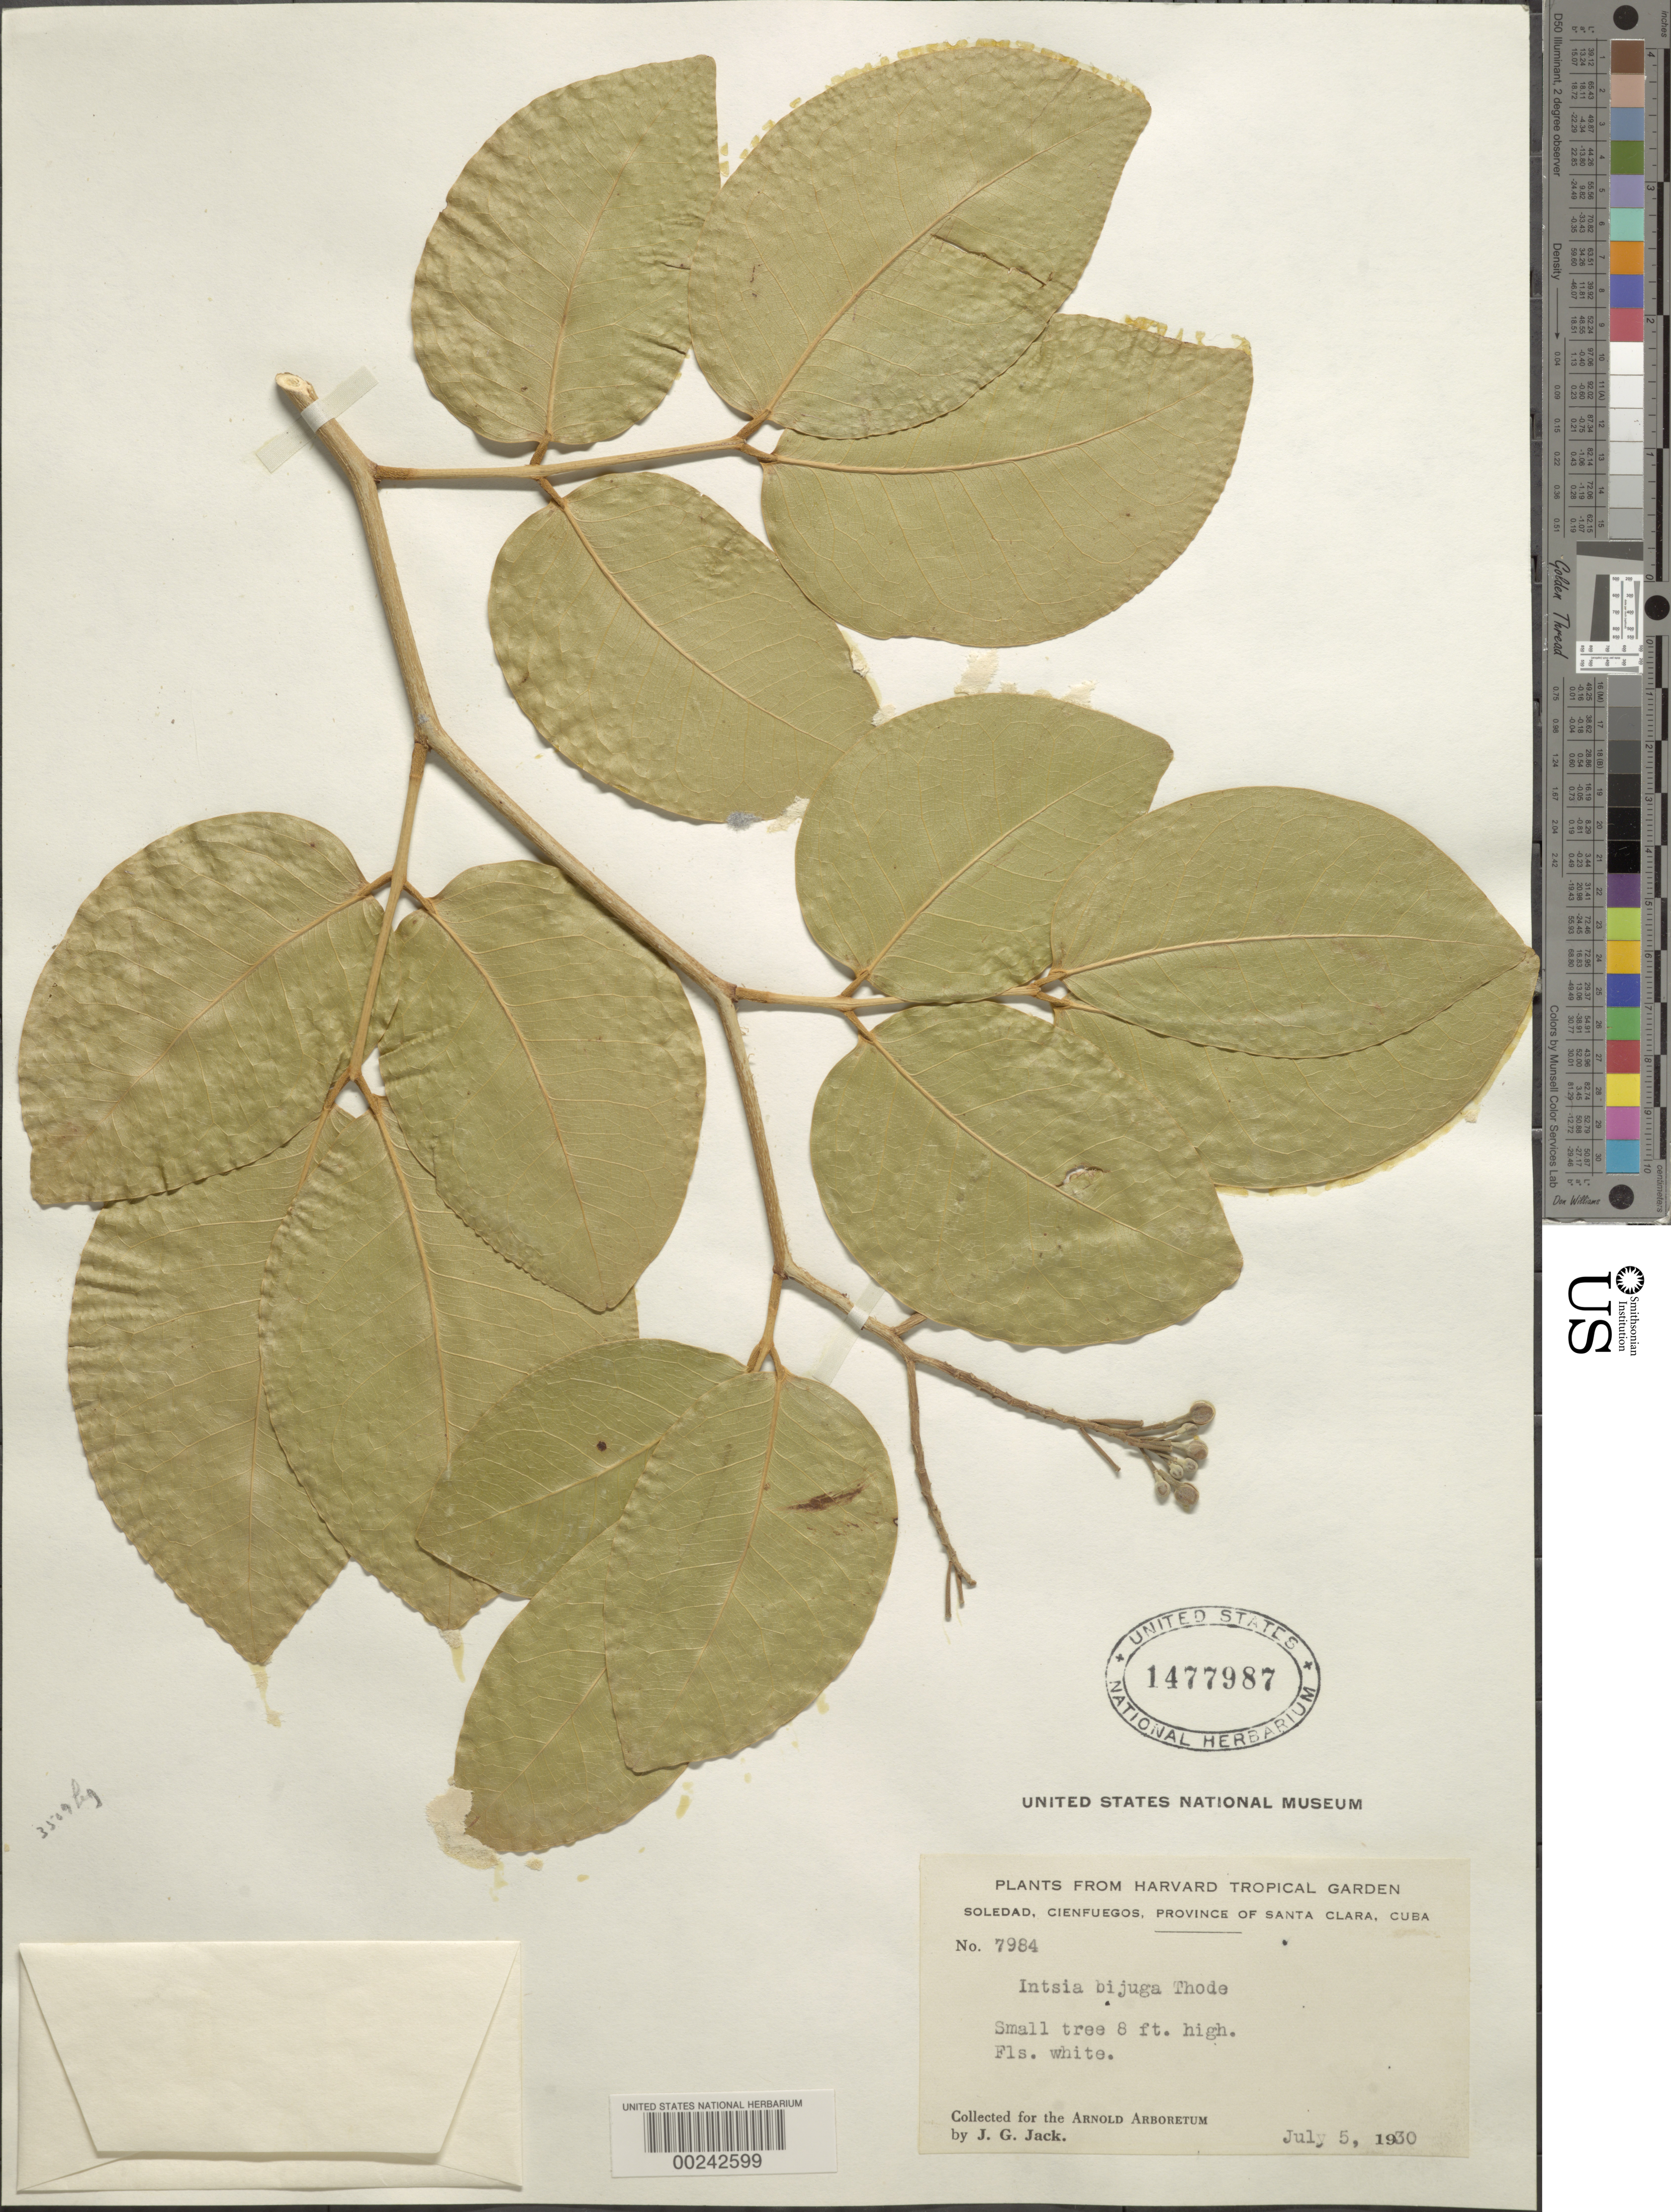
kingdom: Plantae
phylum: Tracheophyta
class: Magnoliopsida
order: Fabales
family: Fabaceae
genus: Intsia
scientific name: Intsia bijuga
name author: (Colebr.) Kuntze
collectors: J. G. Jack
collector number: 7984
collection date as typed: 05 Jul 1930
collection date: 1930-07-05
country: Cuba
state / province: Las Villas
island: Greater Antilles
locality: Soledad, cienfuegos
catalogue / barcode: US 1477987